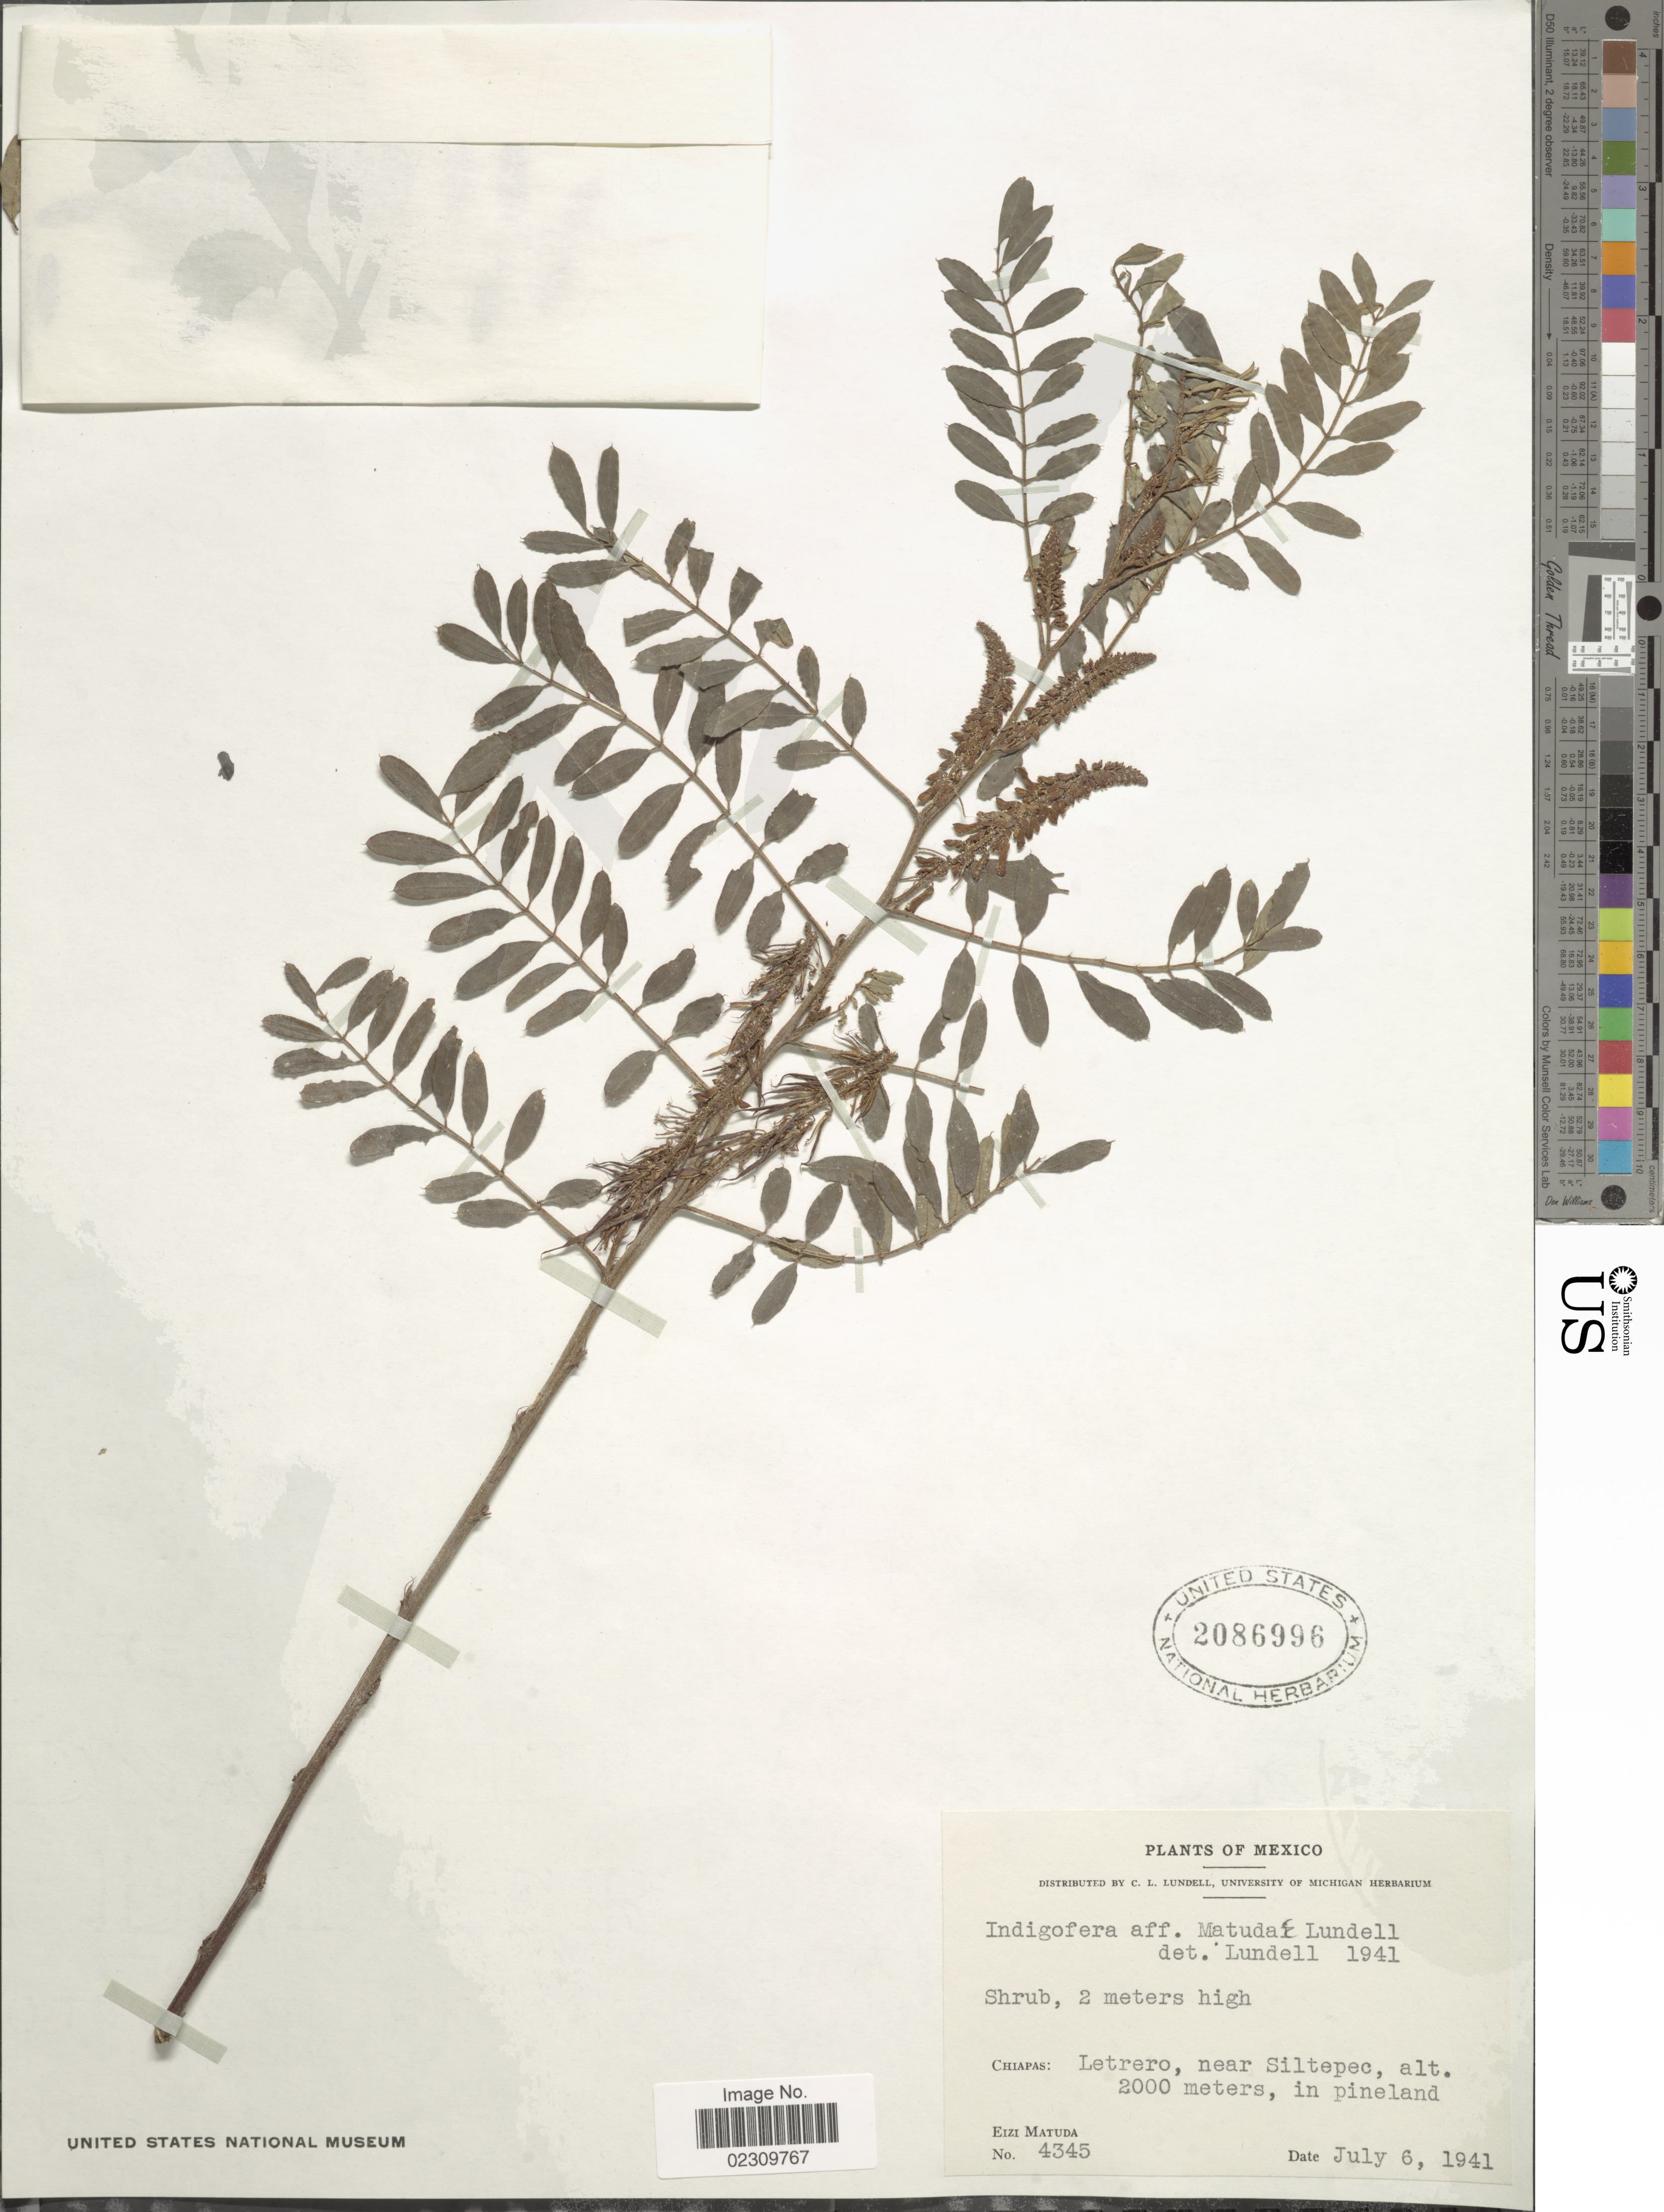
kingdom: Plantae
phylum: Tracheophyta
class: Magnoliopsida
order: Fabales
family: Fabaceae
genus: Indigofera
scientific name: Indigofera matudai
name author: Lundell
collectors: E. Matuda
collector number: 4345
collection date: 1941-07-06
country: Mexico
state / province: Chiapas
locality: Letrero, near Siltepec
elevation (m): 2000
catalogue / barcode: US 2086996